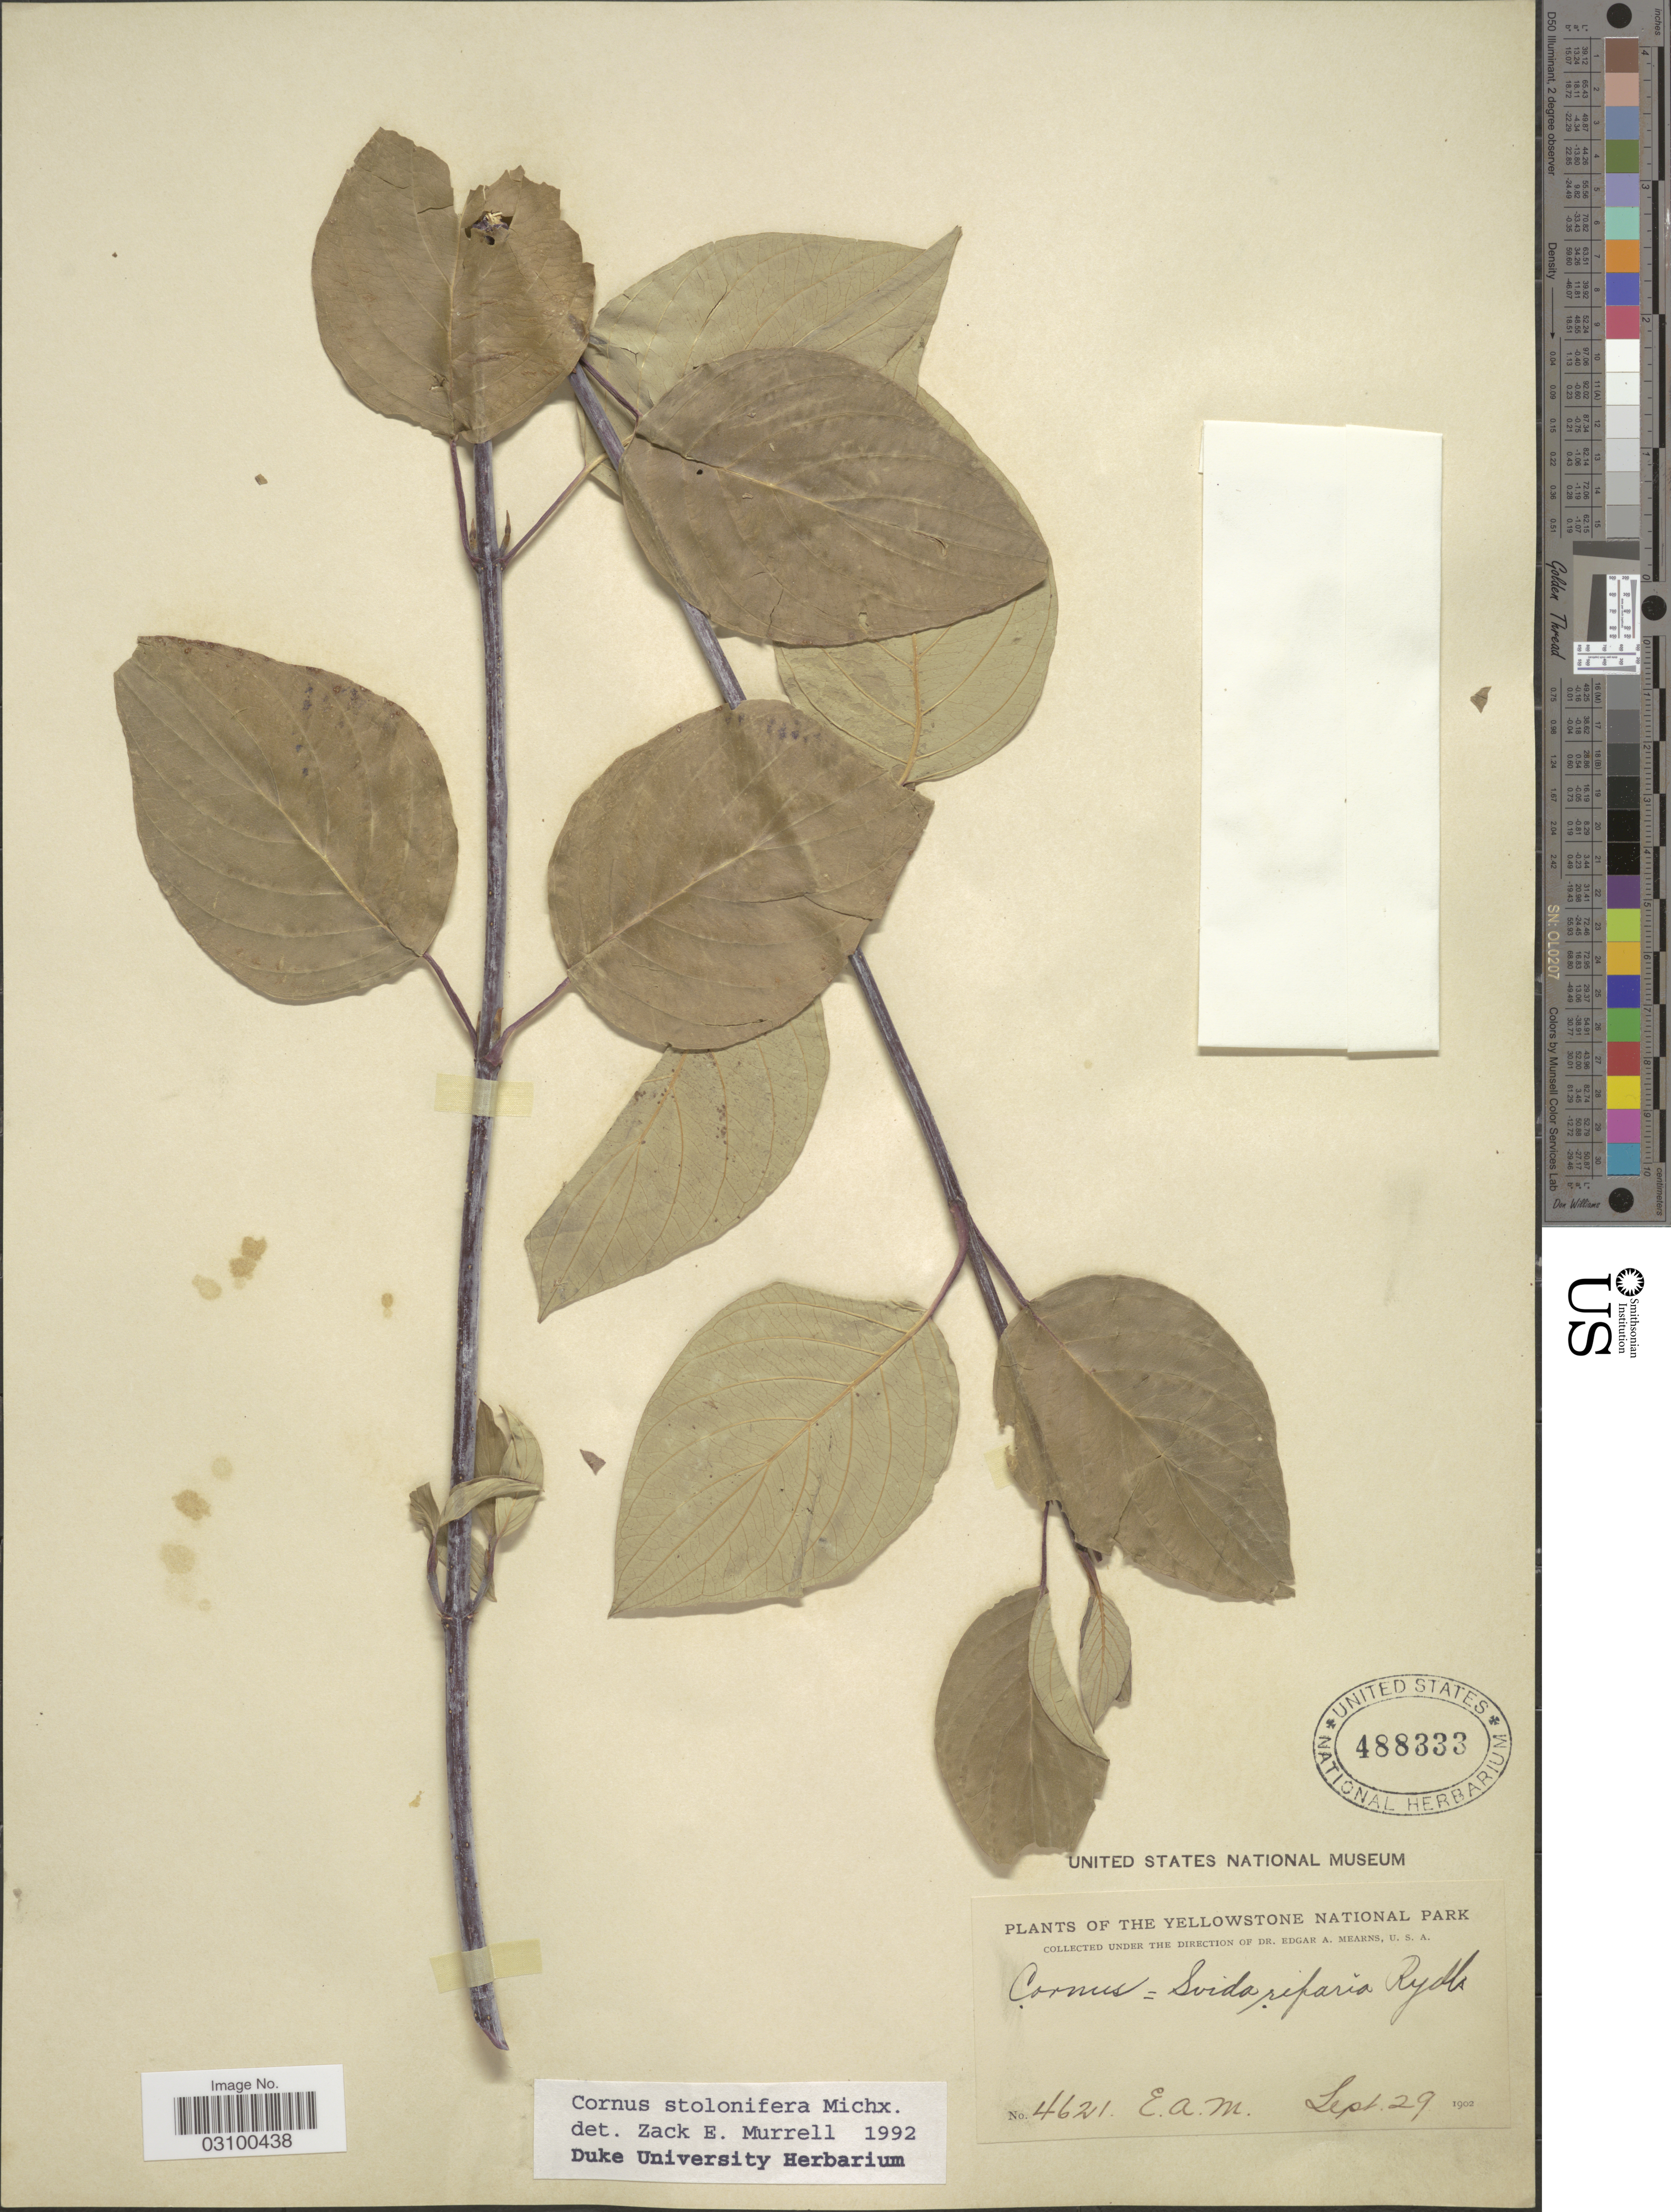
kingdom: Plantae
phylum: Tracheophyta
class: Magnoliopsida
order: Cornales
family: Cornaceae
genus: Cornus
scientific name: Cornus sericea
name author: L.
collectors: E. A. Mearns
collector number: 4621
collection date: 1902-09-29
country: United States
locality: The Yellowstone National Park.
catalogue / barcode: US 488333